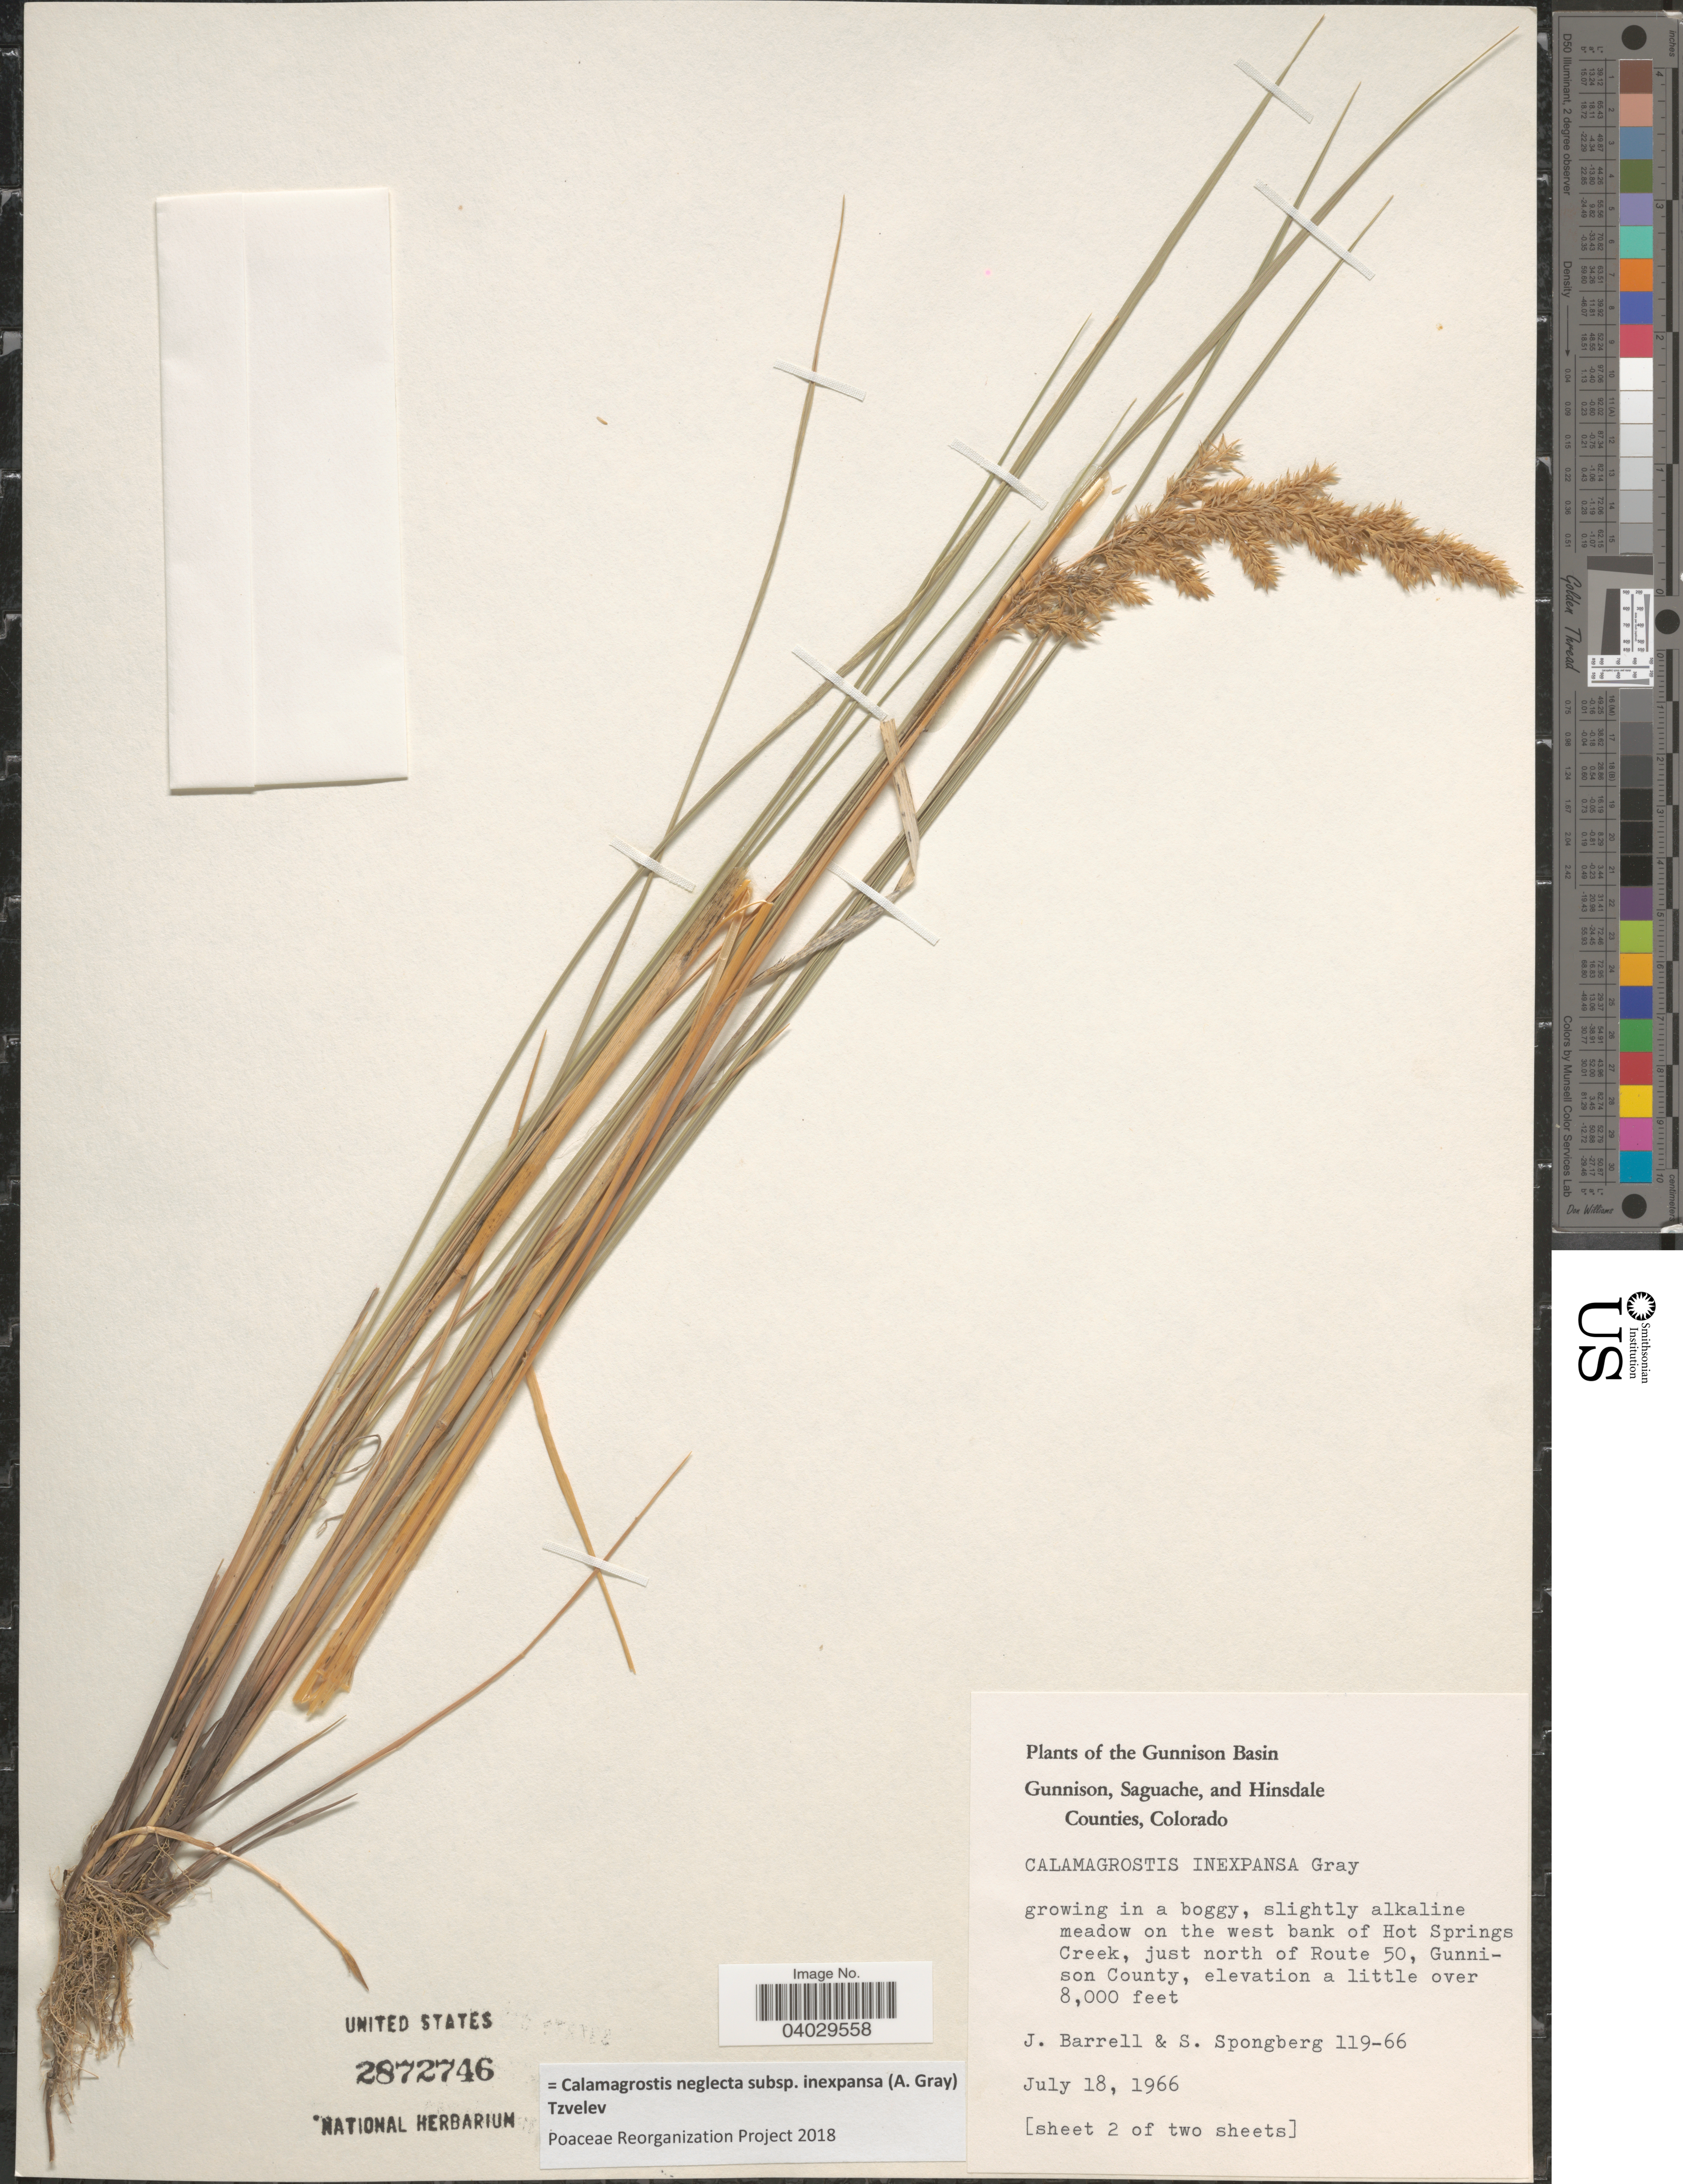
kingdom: Plantae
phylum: Tracheophyta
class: Liliopsida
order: Poales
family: Poaceae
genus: Calamagrostis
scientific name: Calamagrostis neglecta subsp. inexpansa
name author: (A. Gray) Tzvelev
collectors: J. Barrell & S. A.Spongberg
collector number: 119-66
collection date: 1966-07-18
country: United States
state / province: Colorado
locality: The Gunnison Basin. On the west bank of Hot Springs Creek, just north of Route 50, Gunnison County.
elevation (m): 2438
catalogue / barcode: US 2872746